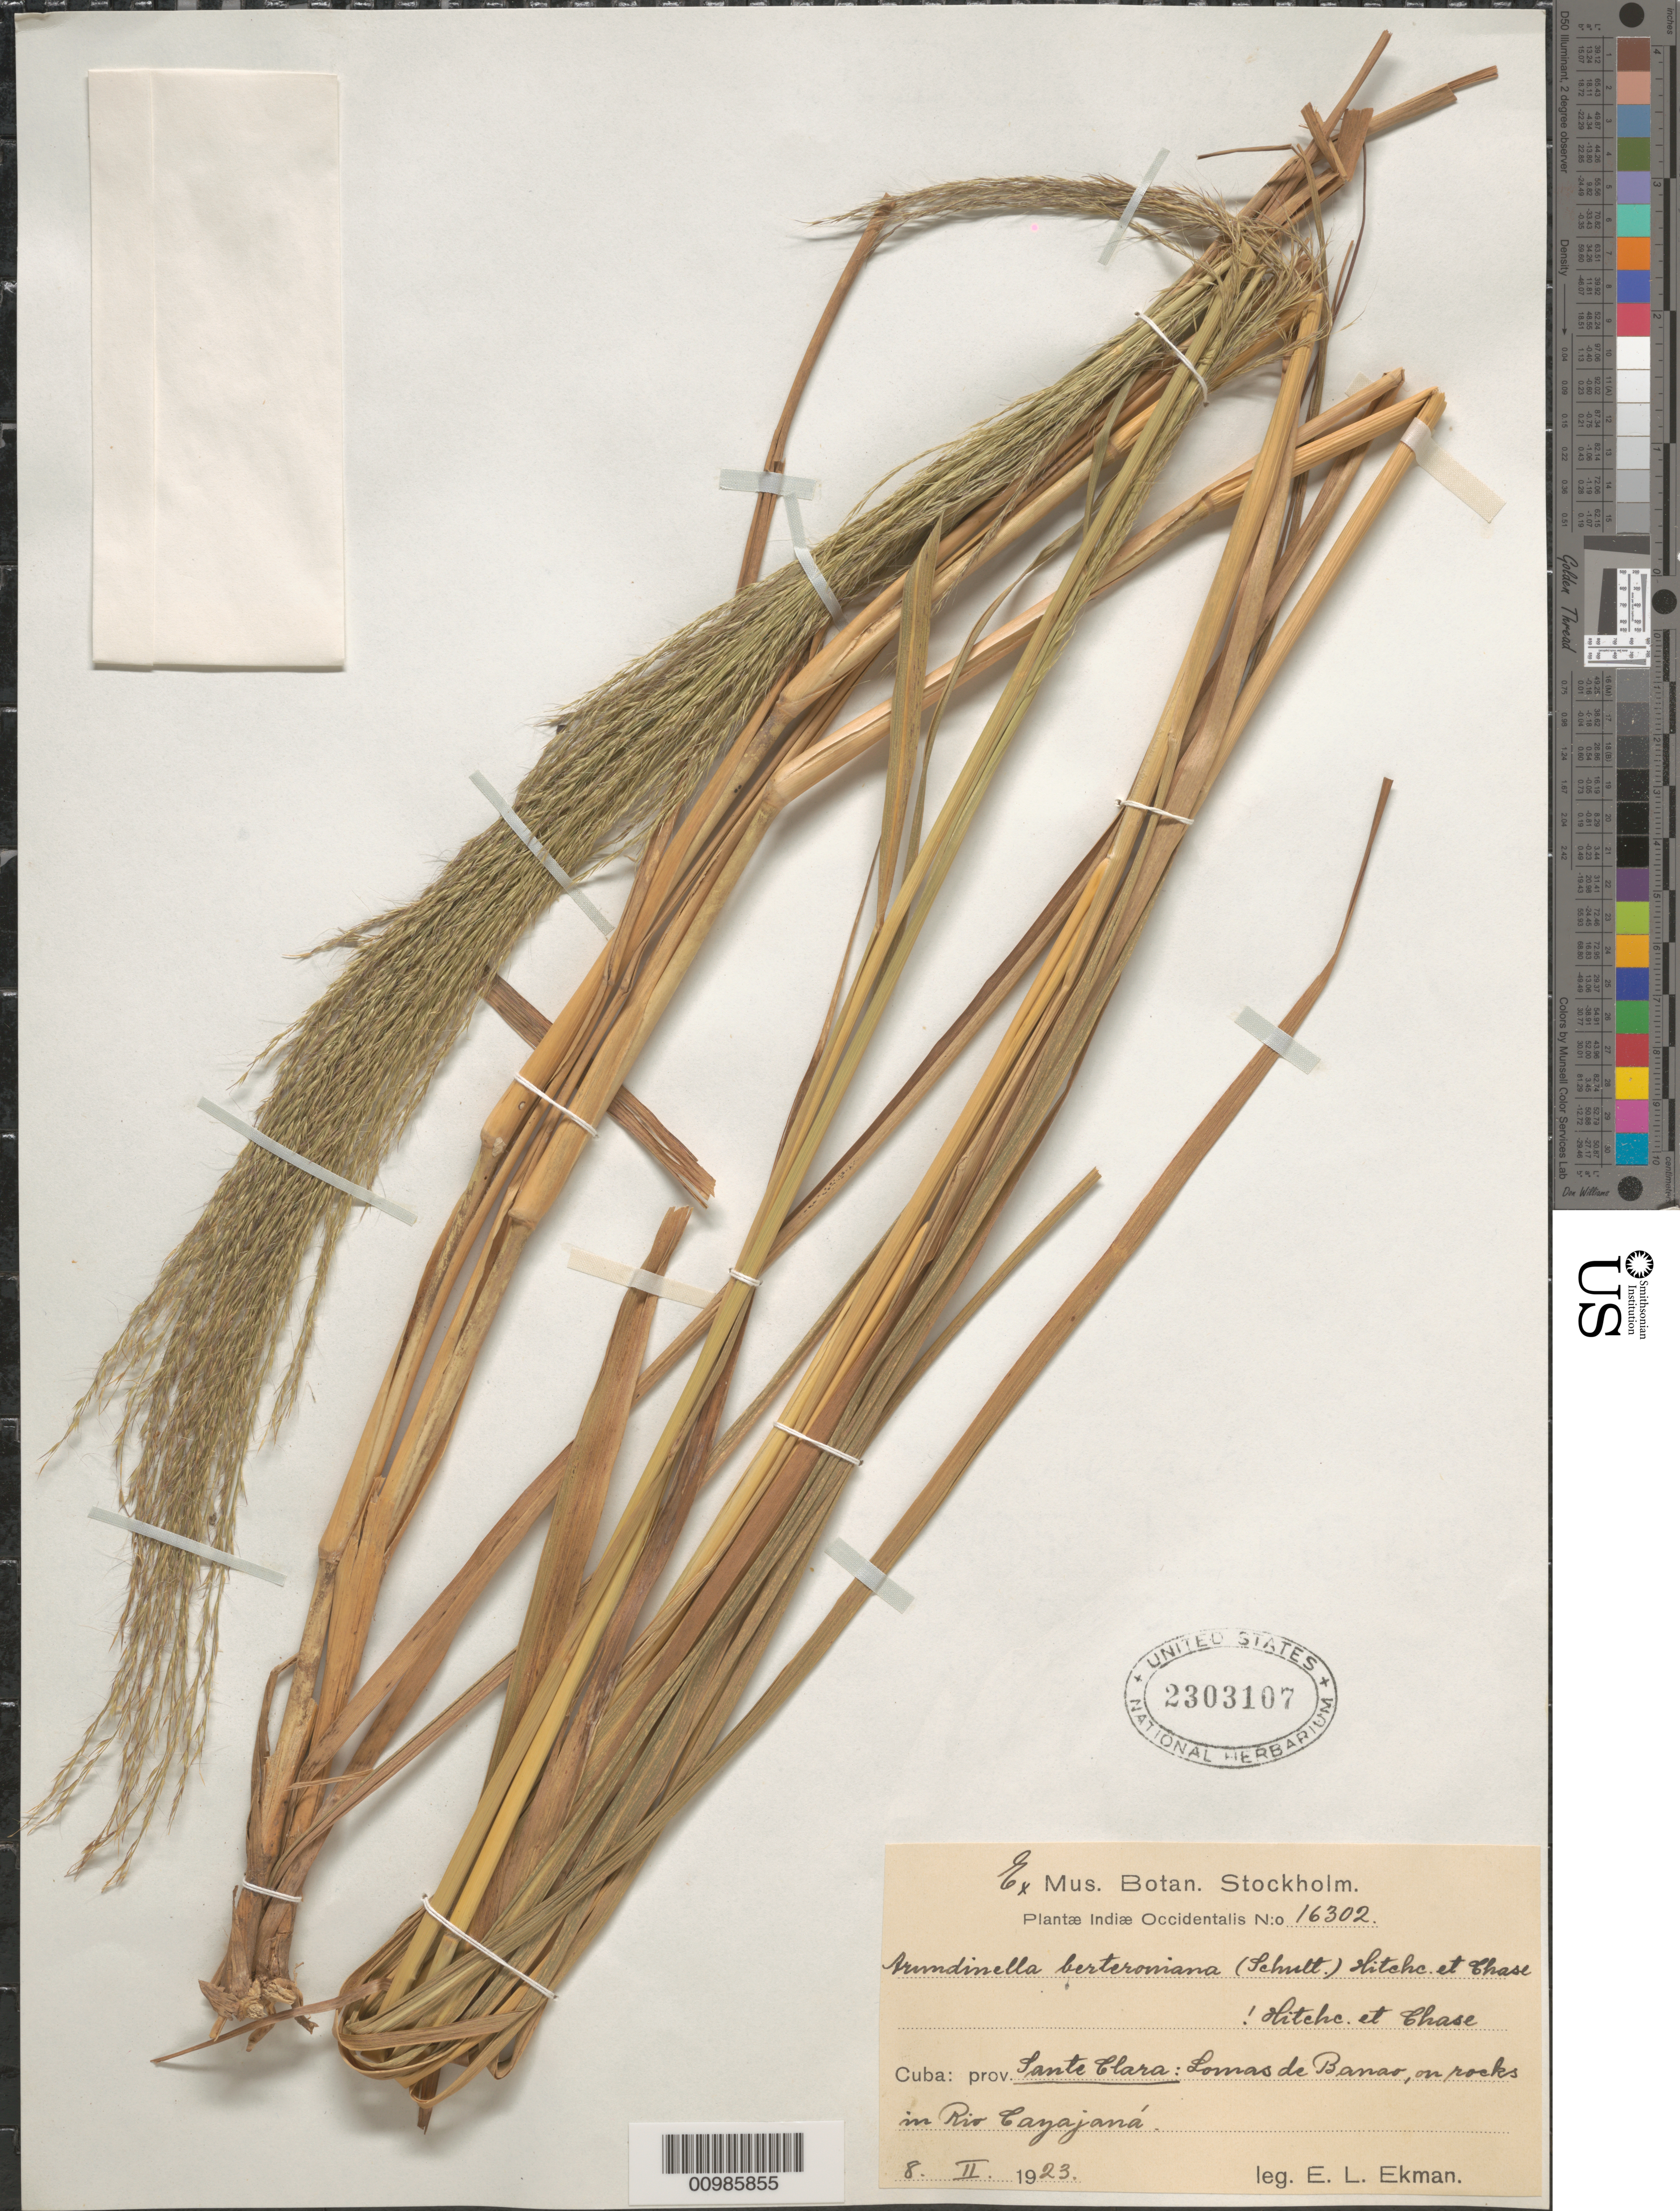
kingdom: Plantae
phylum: Tracheophyta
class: Liliopsida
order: Poales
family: Poaceae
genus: Arundinella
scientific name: Arundinella berteroniana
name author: (Schult.) Hitchc. & Chase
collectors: E. L. Ekman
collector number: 16302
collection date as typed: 08 Feb 1923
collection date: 1923-02-08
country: Cuba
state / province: Sancti Spiritus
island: Cuba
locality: Lomas de Banao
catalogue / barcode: US 2303107